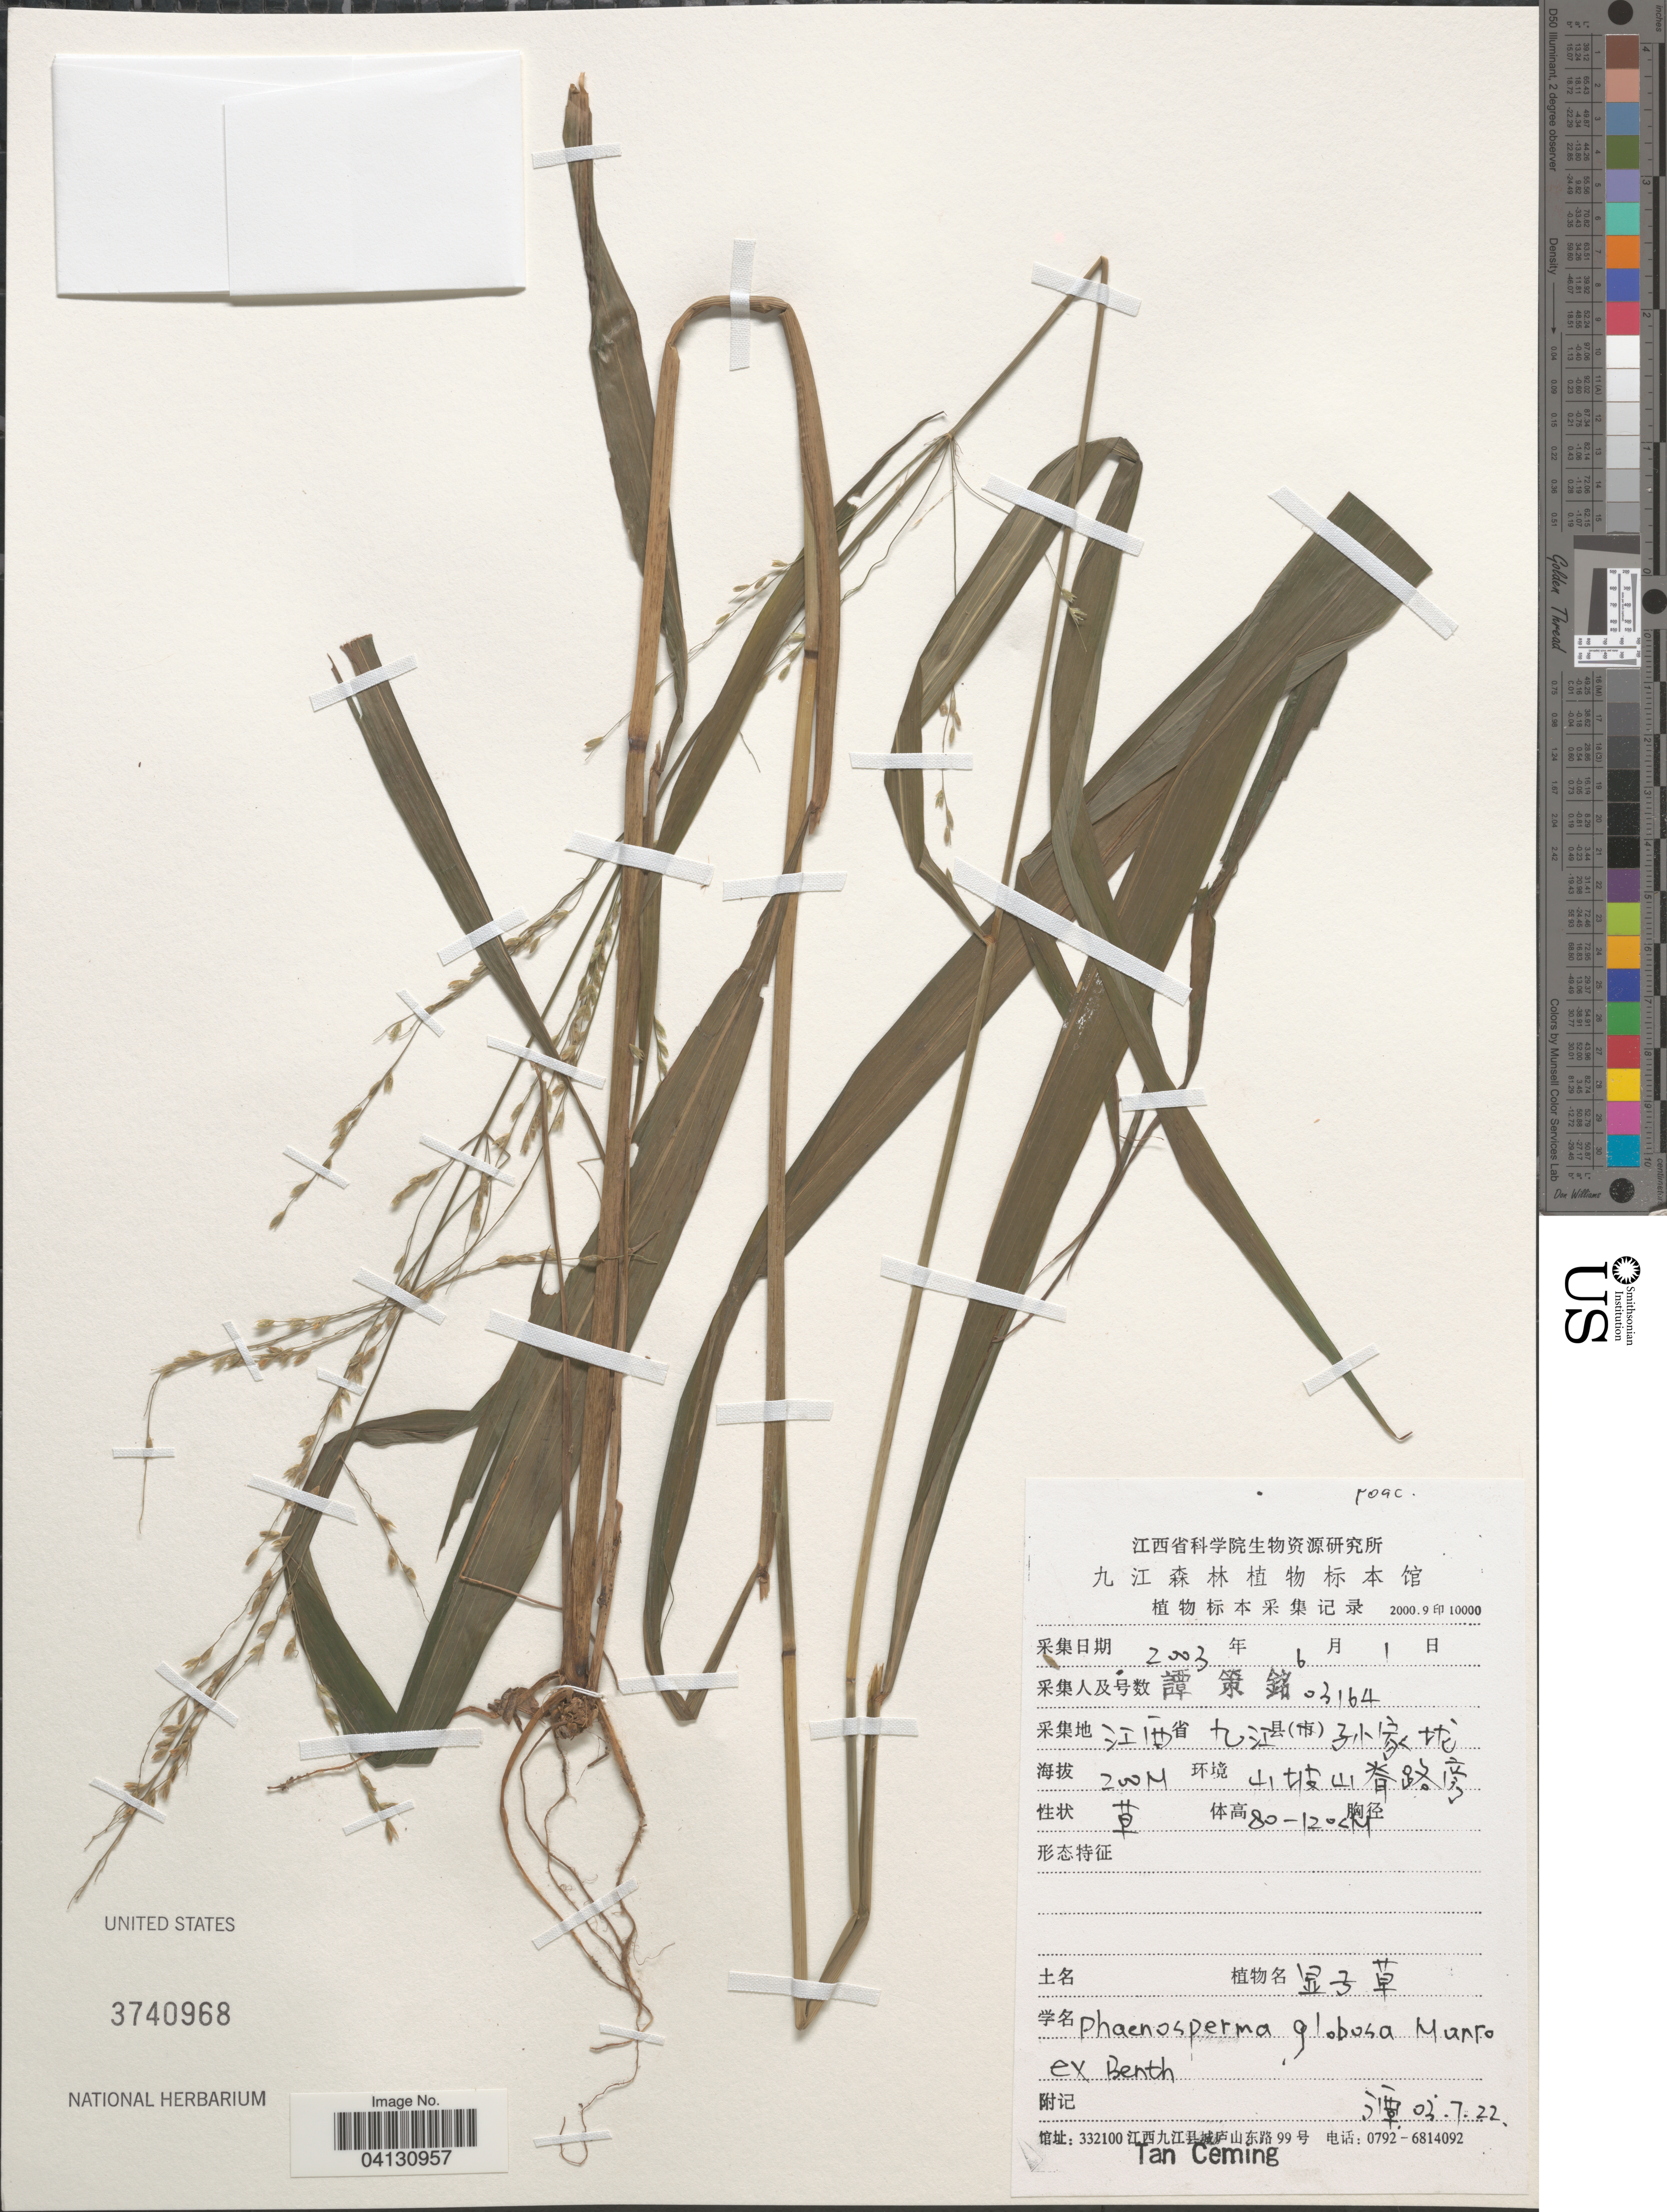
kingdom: Plantae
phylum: Tracheophyta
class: Liliopsida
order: Poales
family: Poaceae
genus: Phaenosperma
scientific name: Phaenosperma globosum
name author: Munro ex Benth.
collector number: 03164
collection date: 2003-06-01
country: China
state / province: Jiangxi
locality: X. Tan Ceming.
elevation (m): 200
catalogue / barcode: US 3740968